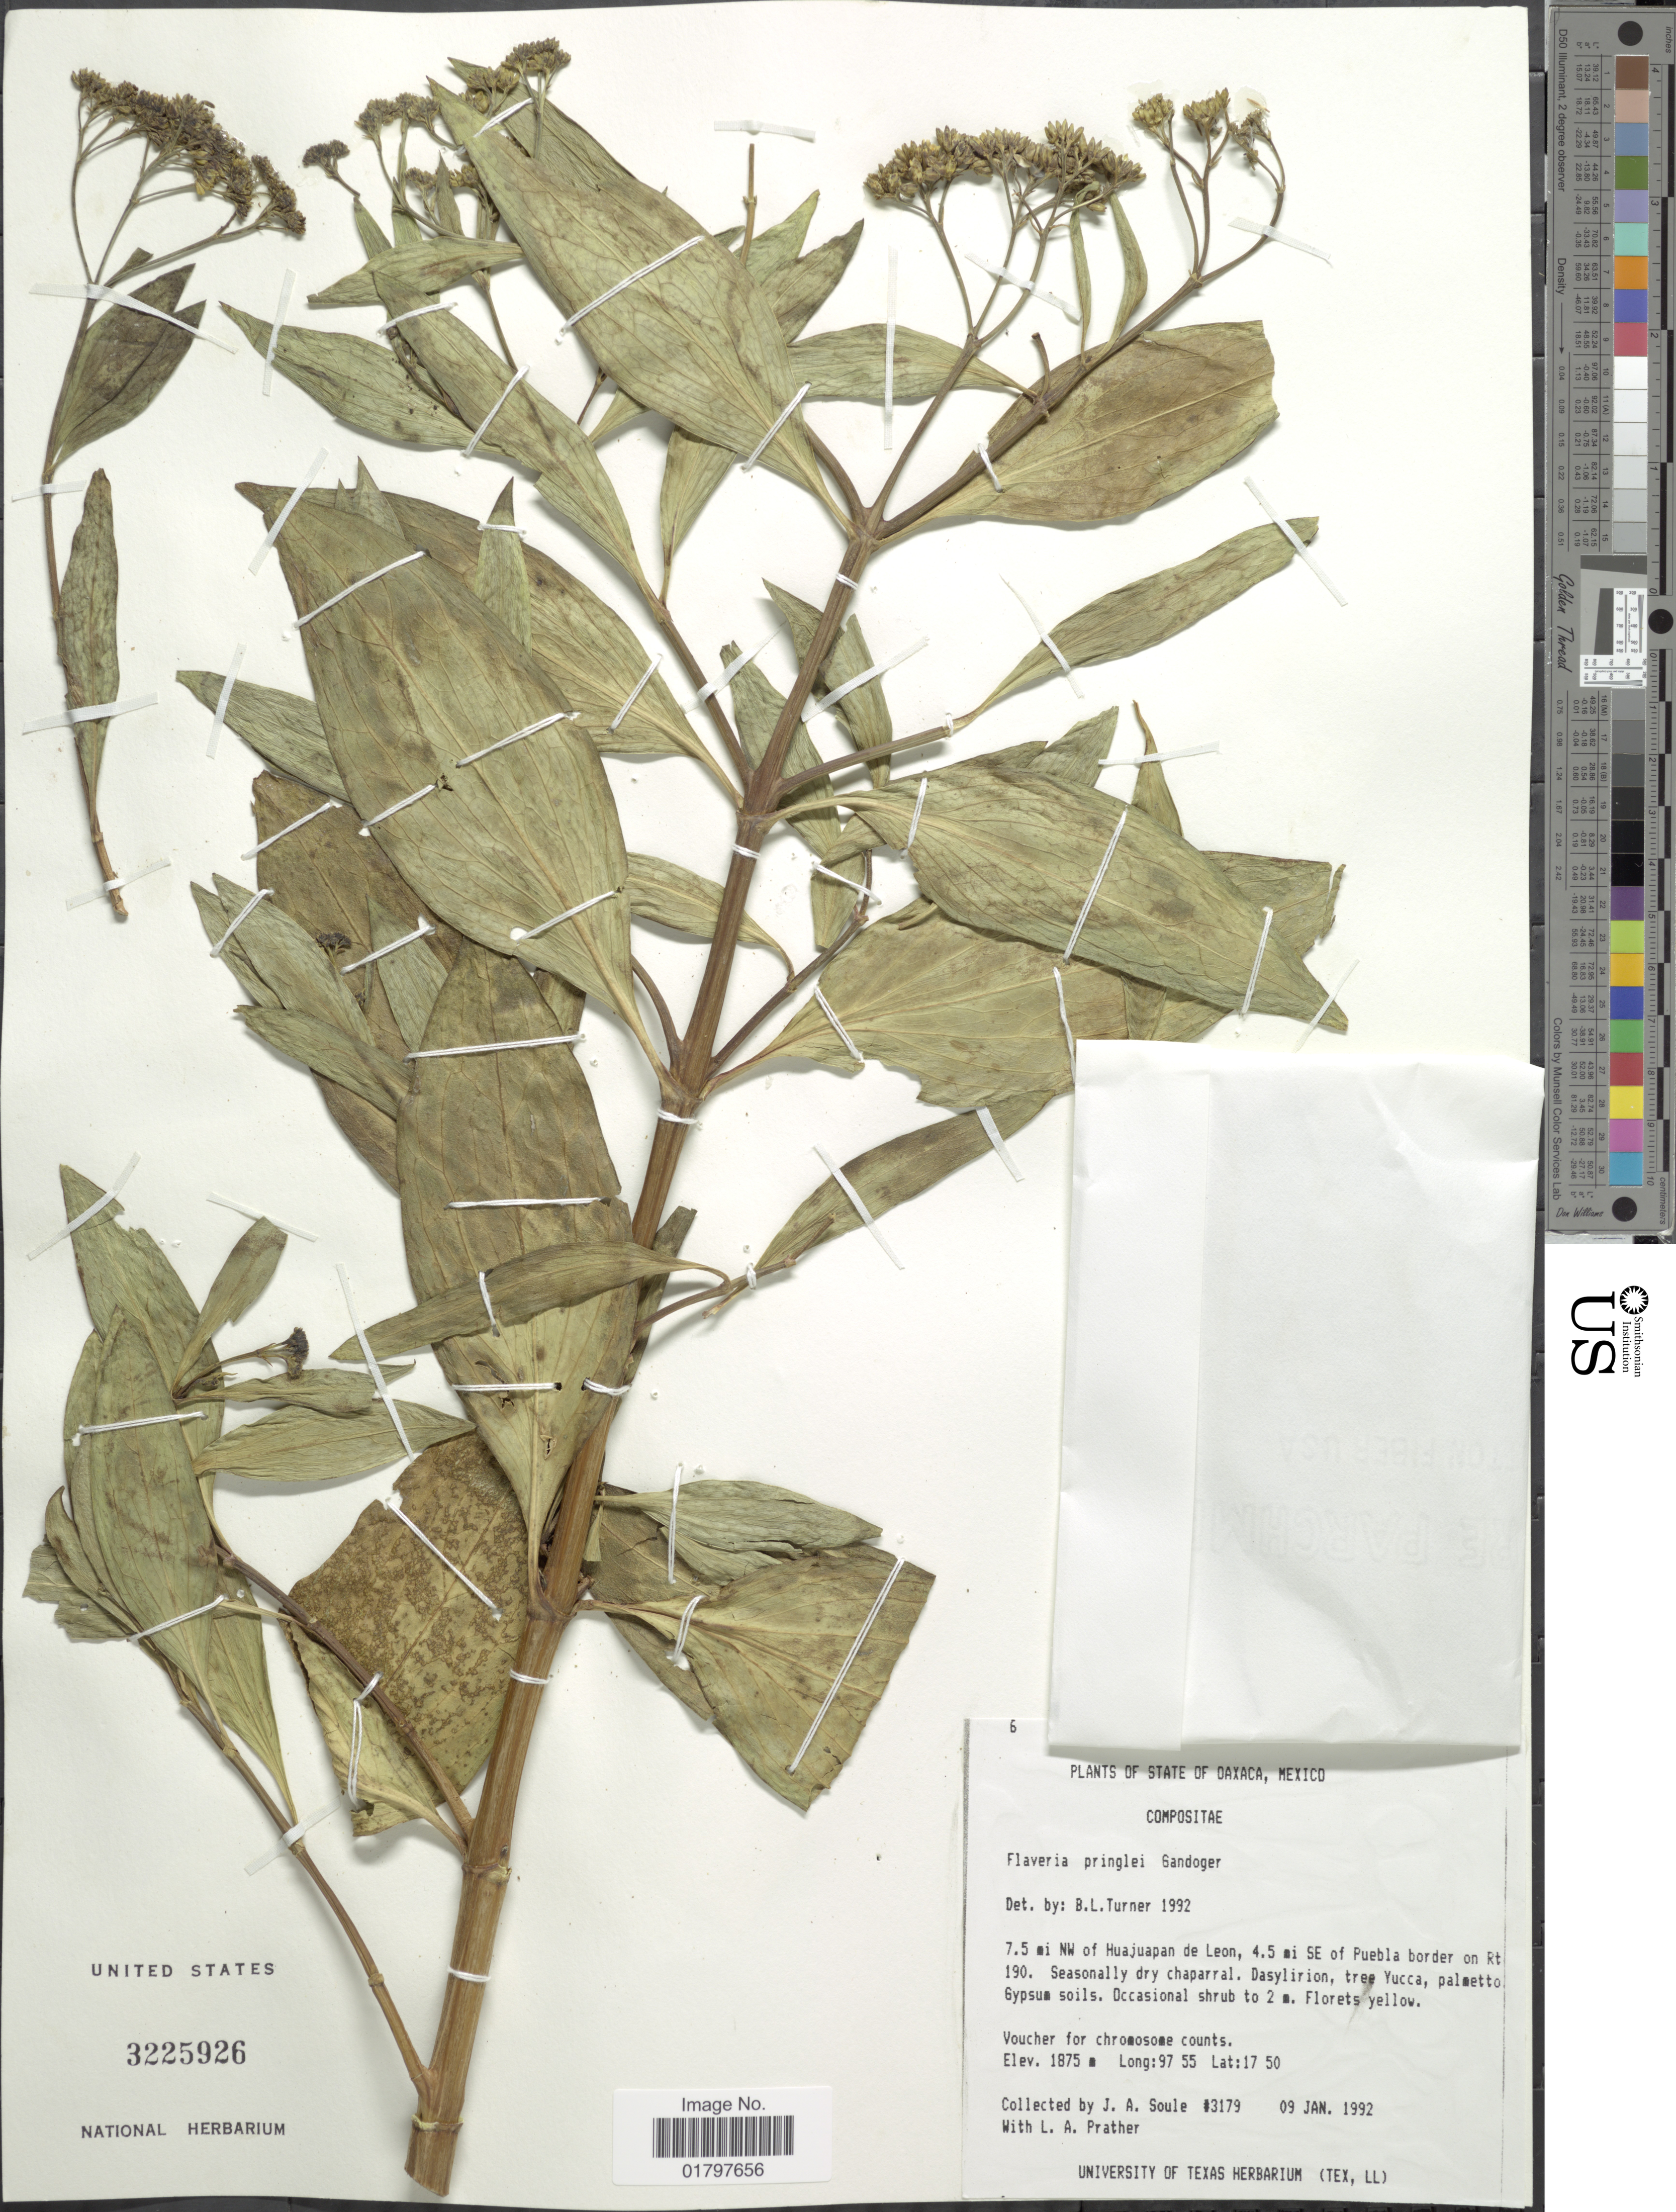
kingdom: Plantae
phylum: Tracheophyta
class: Magnoliopsida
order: Asterales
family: Asteraceae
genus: Flaveria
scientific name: Flaveria pringlei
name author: Gand.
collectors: J. Soule & L. A. Prather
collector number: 3179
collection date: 1992-01-09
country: Mexico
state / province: Oaxaca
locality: State of Oaxaca, Mexico. 7.5 mi NW of Huajuapan de Leon, 4.5 mi SE of Puebla border of Rt 190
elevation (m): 1875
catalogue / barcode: US 3225926